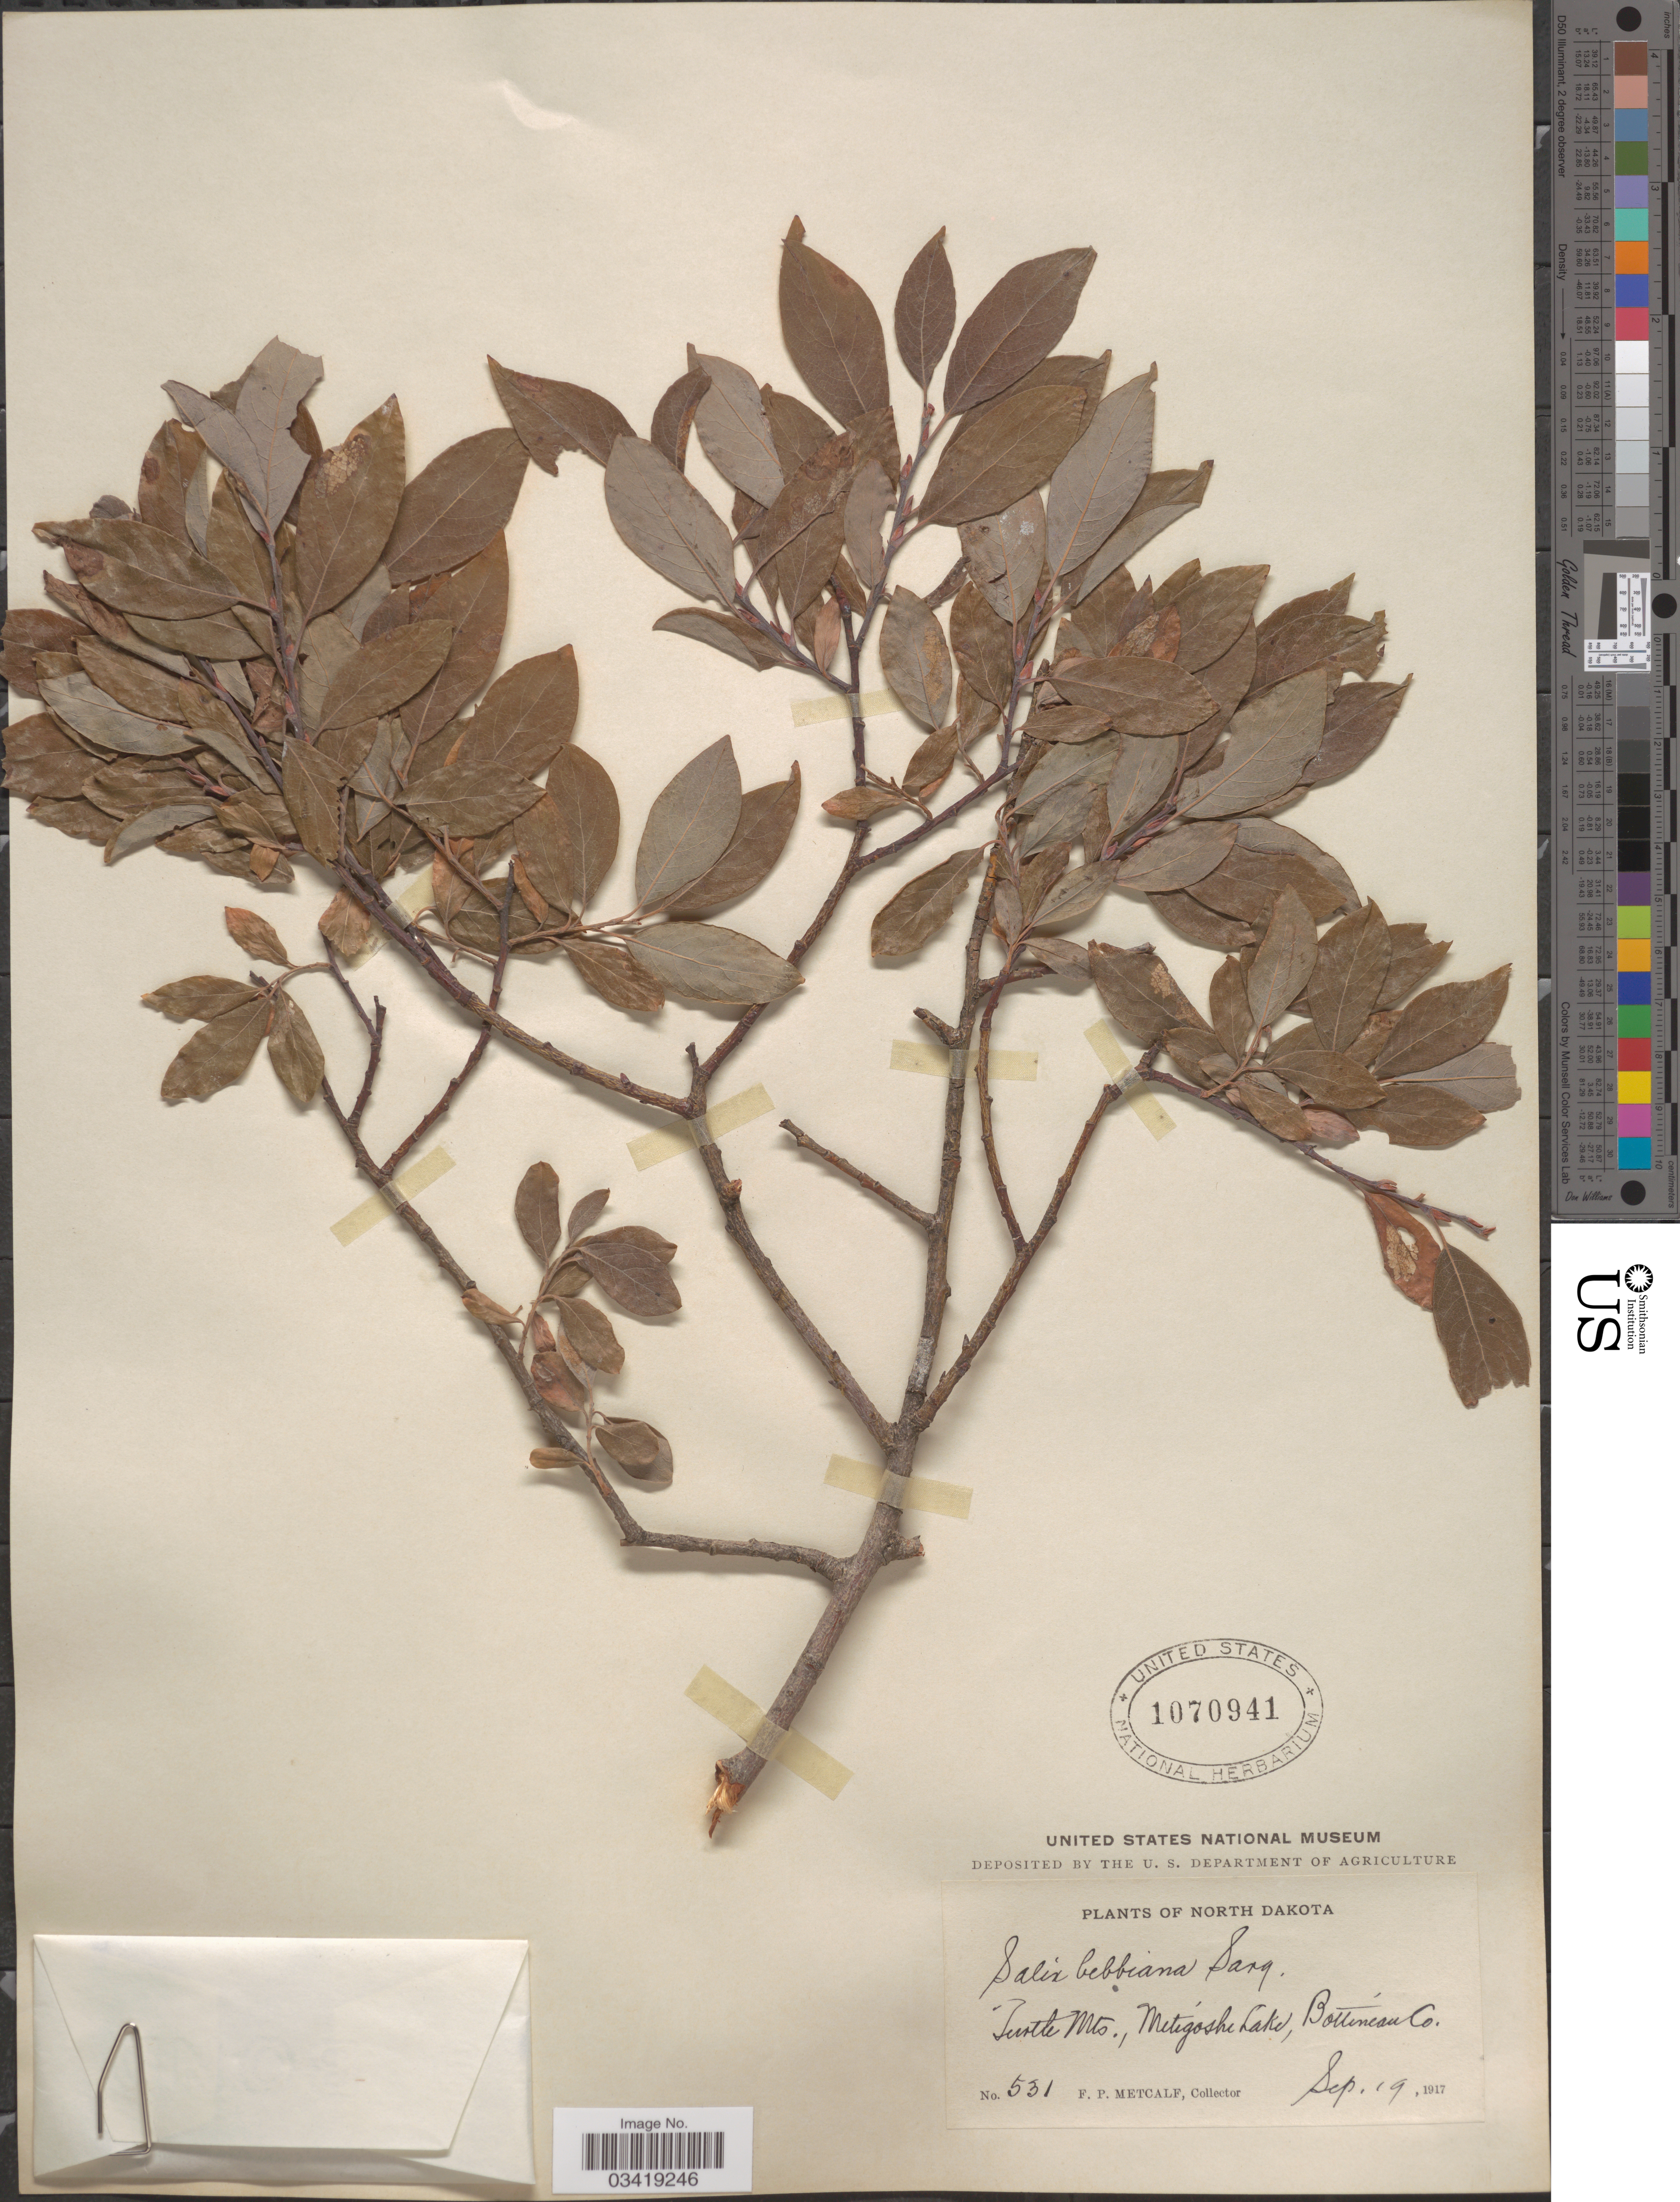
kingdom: Plantae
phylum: Tracheophyta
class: Magnoliopsida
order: Malpighiales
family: Salicaceae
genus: Salix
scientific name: Salix bebbiana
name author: Sarg.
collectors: F. Metcalf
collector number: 531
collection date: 1917-09-19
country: United States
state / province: North Dakota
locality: Turtle Mts., Metigoshe Lake, Bottineau Co.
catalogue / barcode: US 1070941